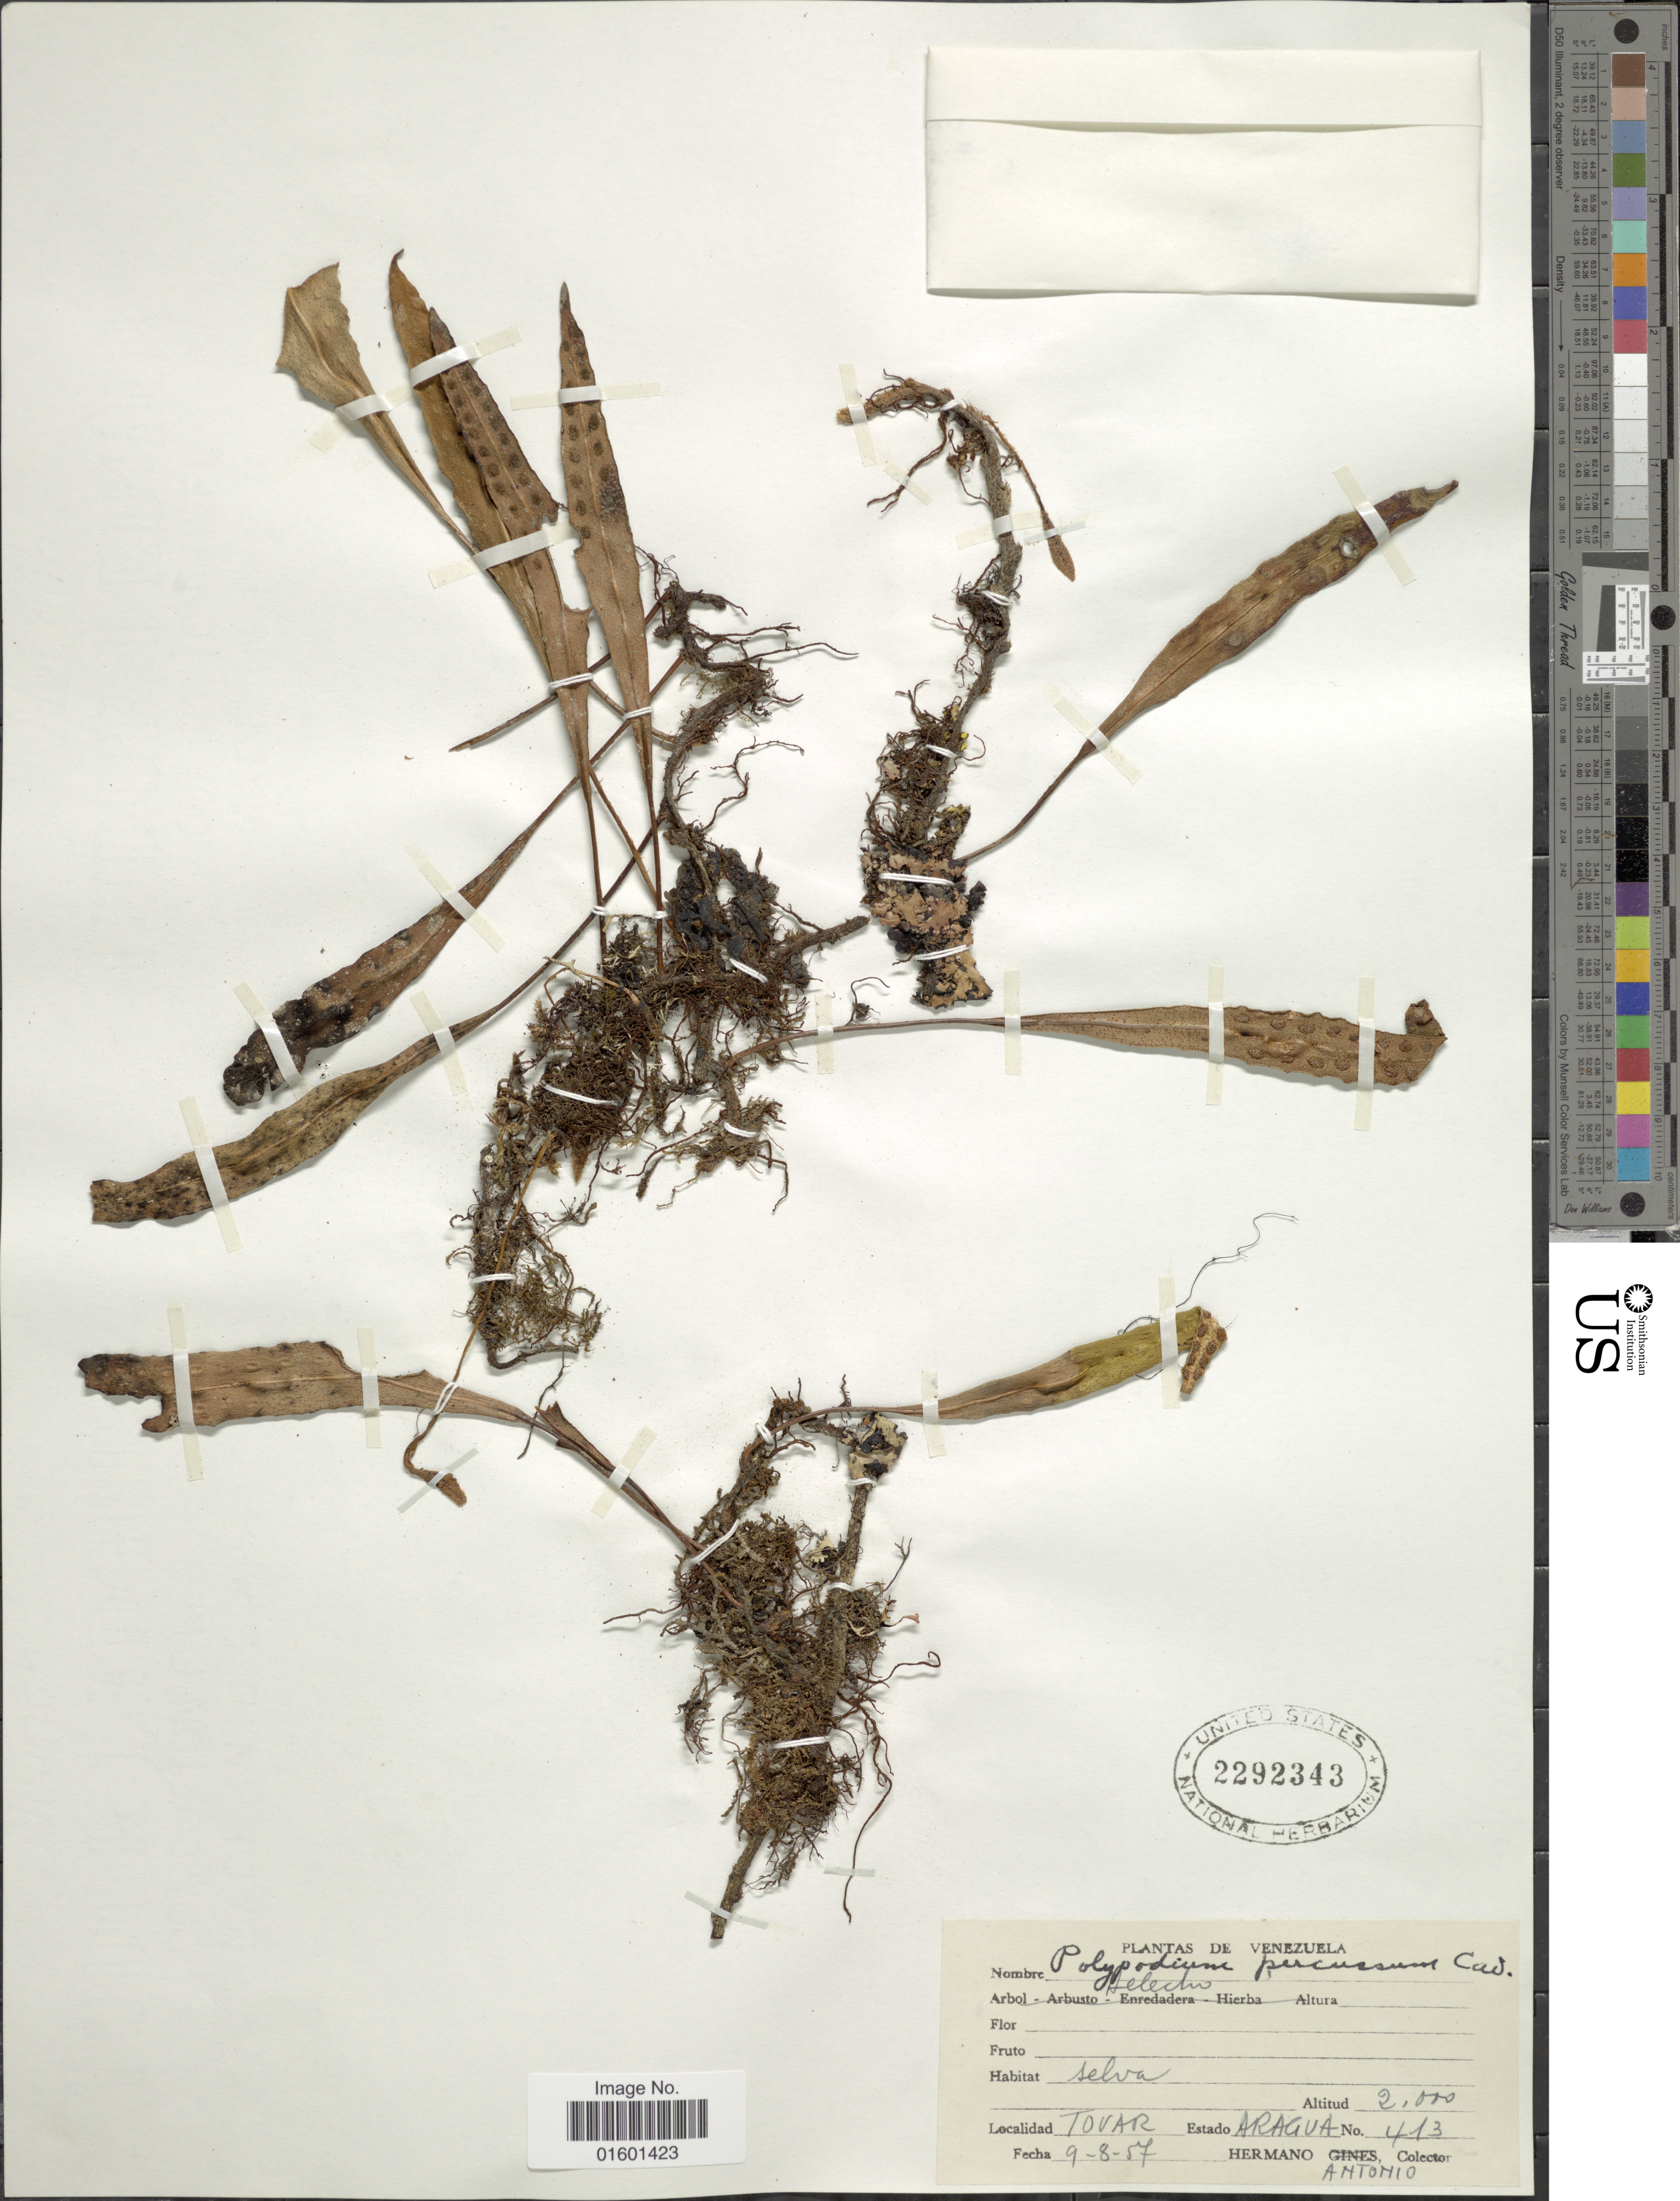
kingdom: Plantae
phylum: Tracheophyta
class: Polypodiopsida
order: Polypodiales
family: Polypodiaceae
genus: Microgramma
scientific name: Microgramma percussa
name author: (Cav.) de la Sota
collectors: H. Antonio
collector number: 413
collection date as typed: Transcribed d/m/y: 9/8/57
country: Venezuela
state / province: Aragua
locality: Tovar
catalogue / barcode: US 2292343